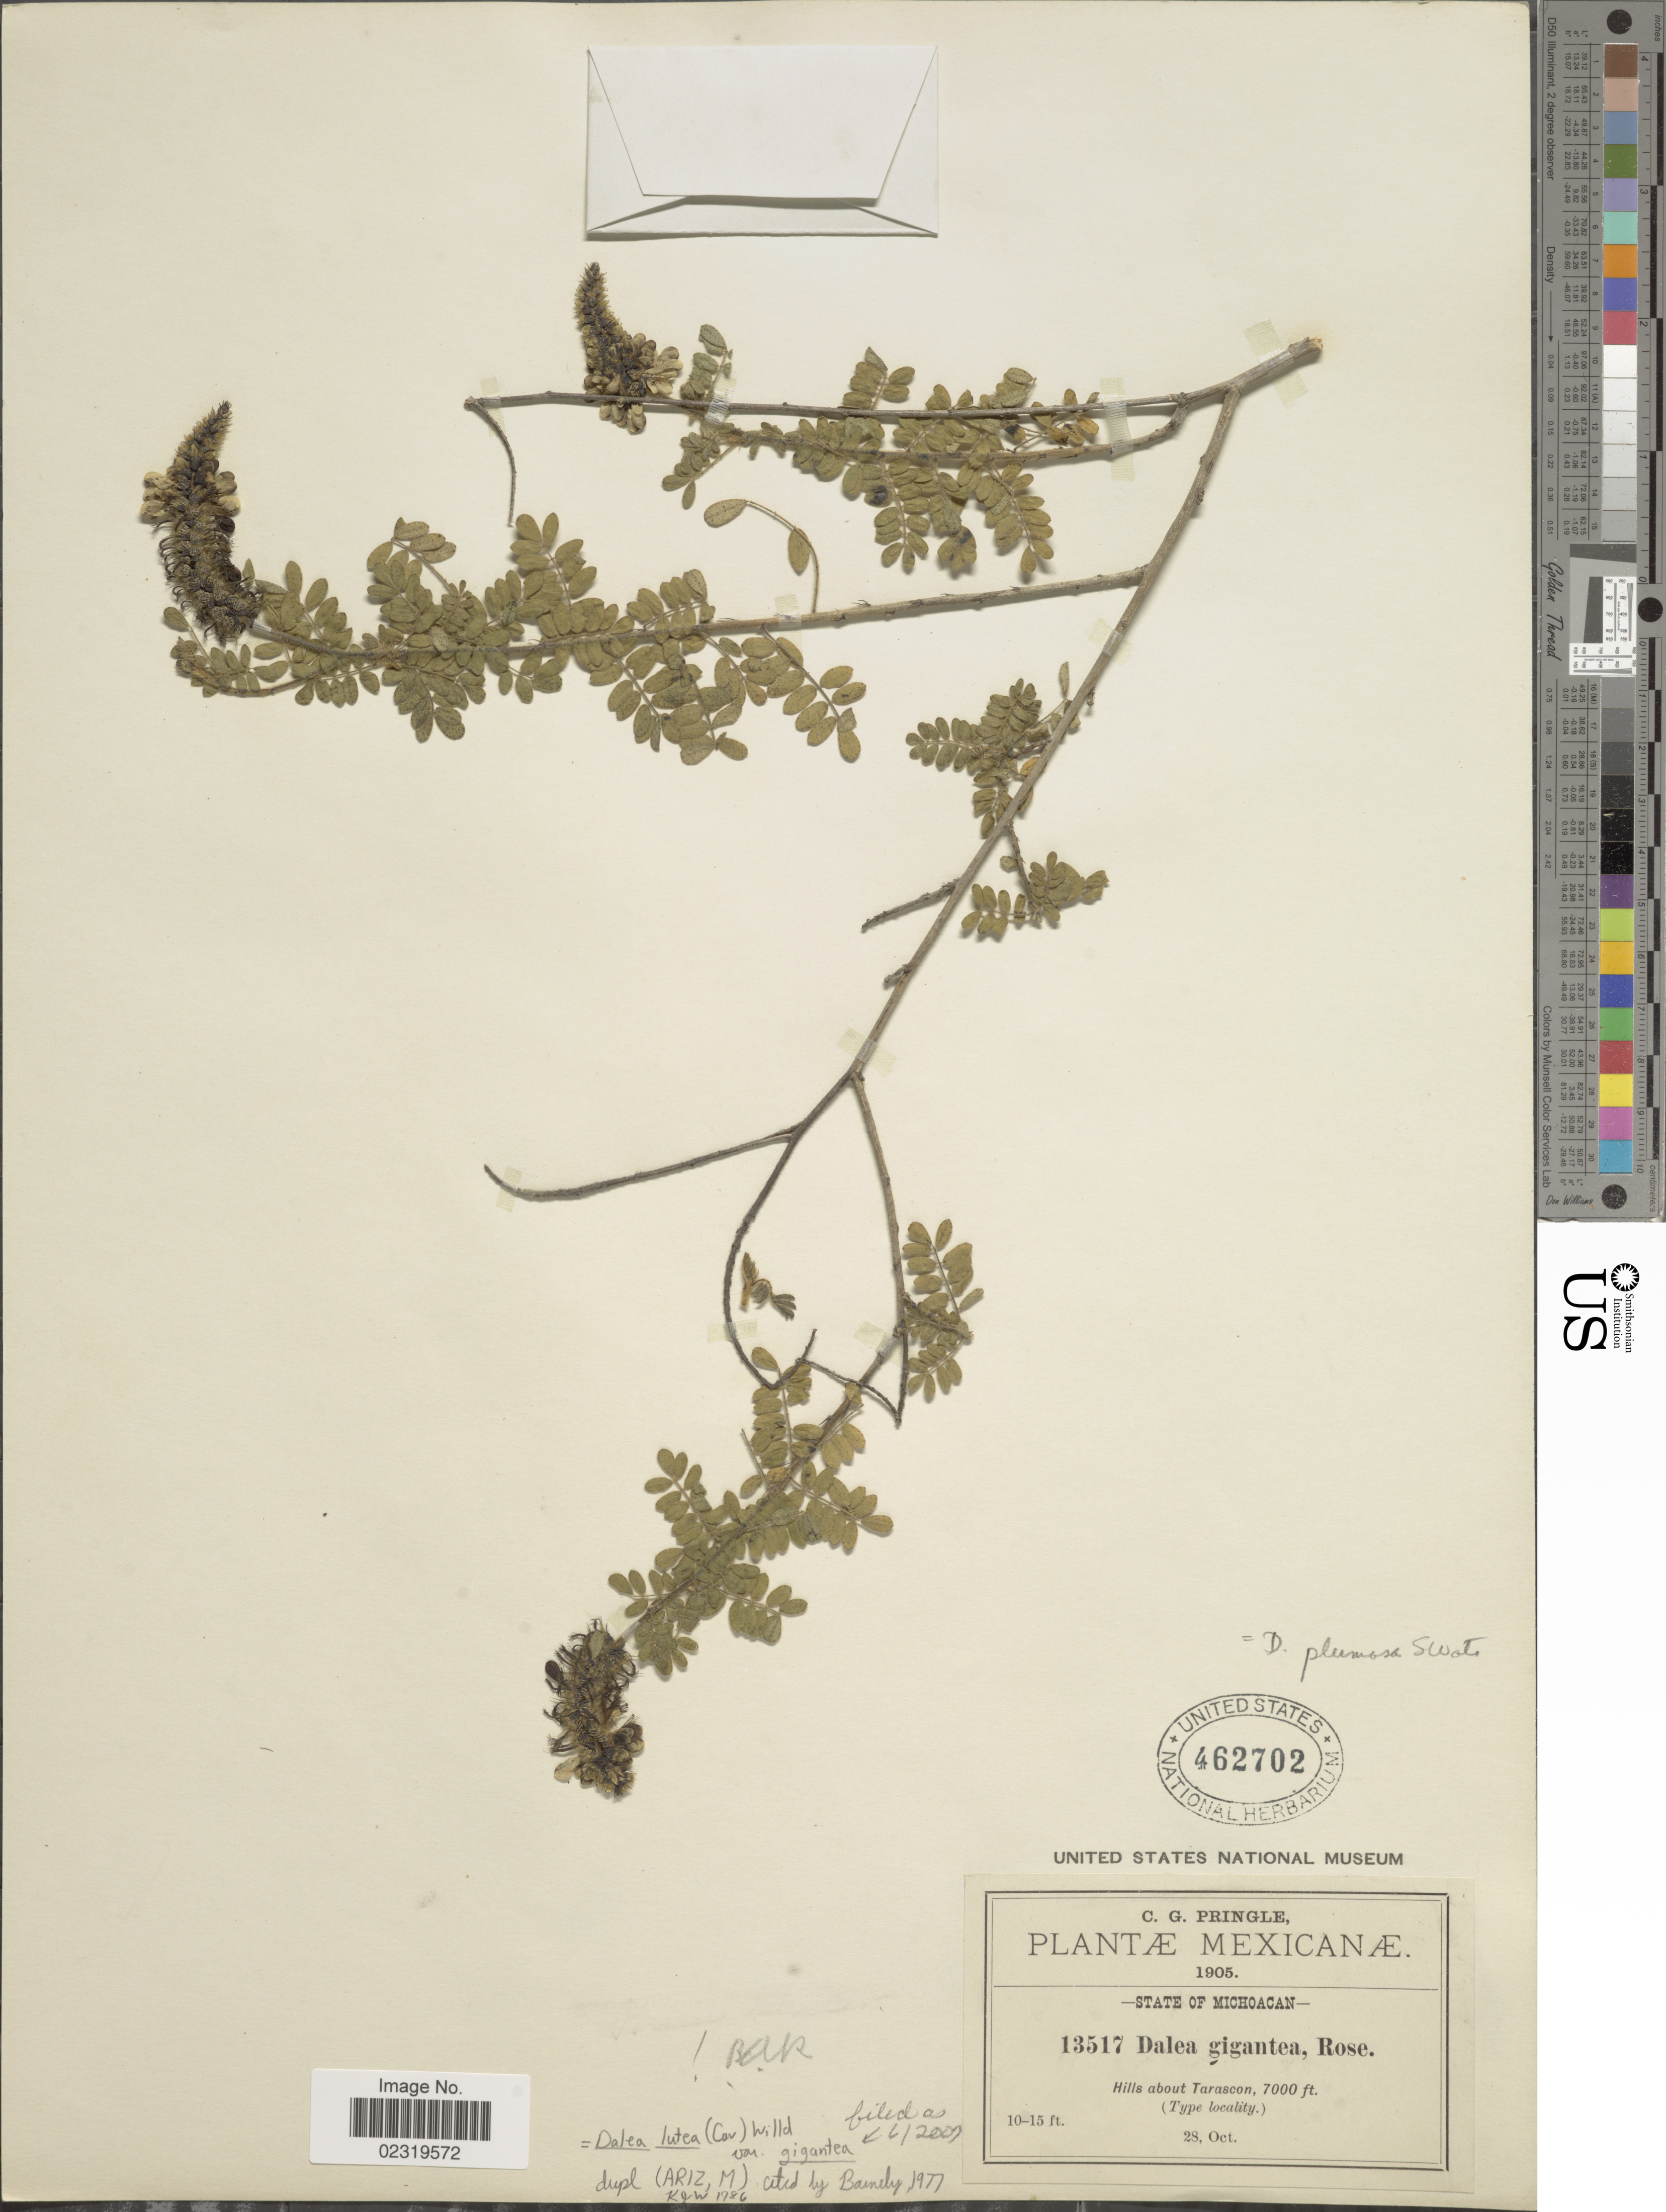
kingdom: Plantae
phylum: Tracheophyta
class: Magnoliopsida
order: Fabales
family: Fabaceae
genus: Dalea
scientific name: Dalea lutea var. gigantea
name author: (Rose) Barneby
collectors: C. G. Pringle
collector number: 13517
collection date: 1905-10-28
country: Mexico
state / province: Michoacán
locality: Hills about Tarascon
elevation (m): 2134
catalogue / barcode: US 462702